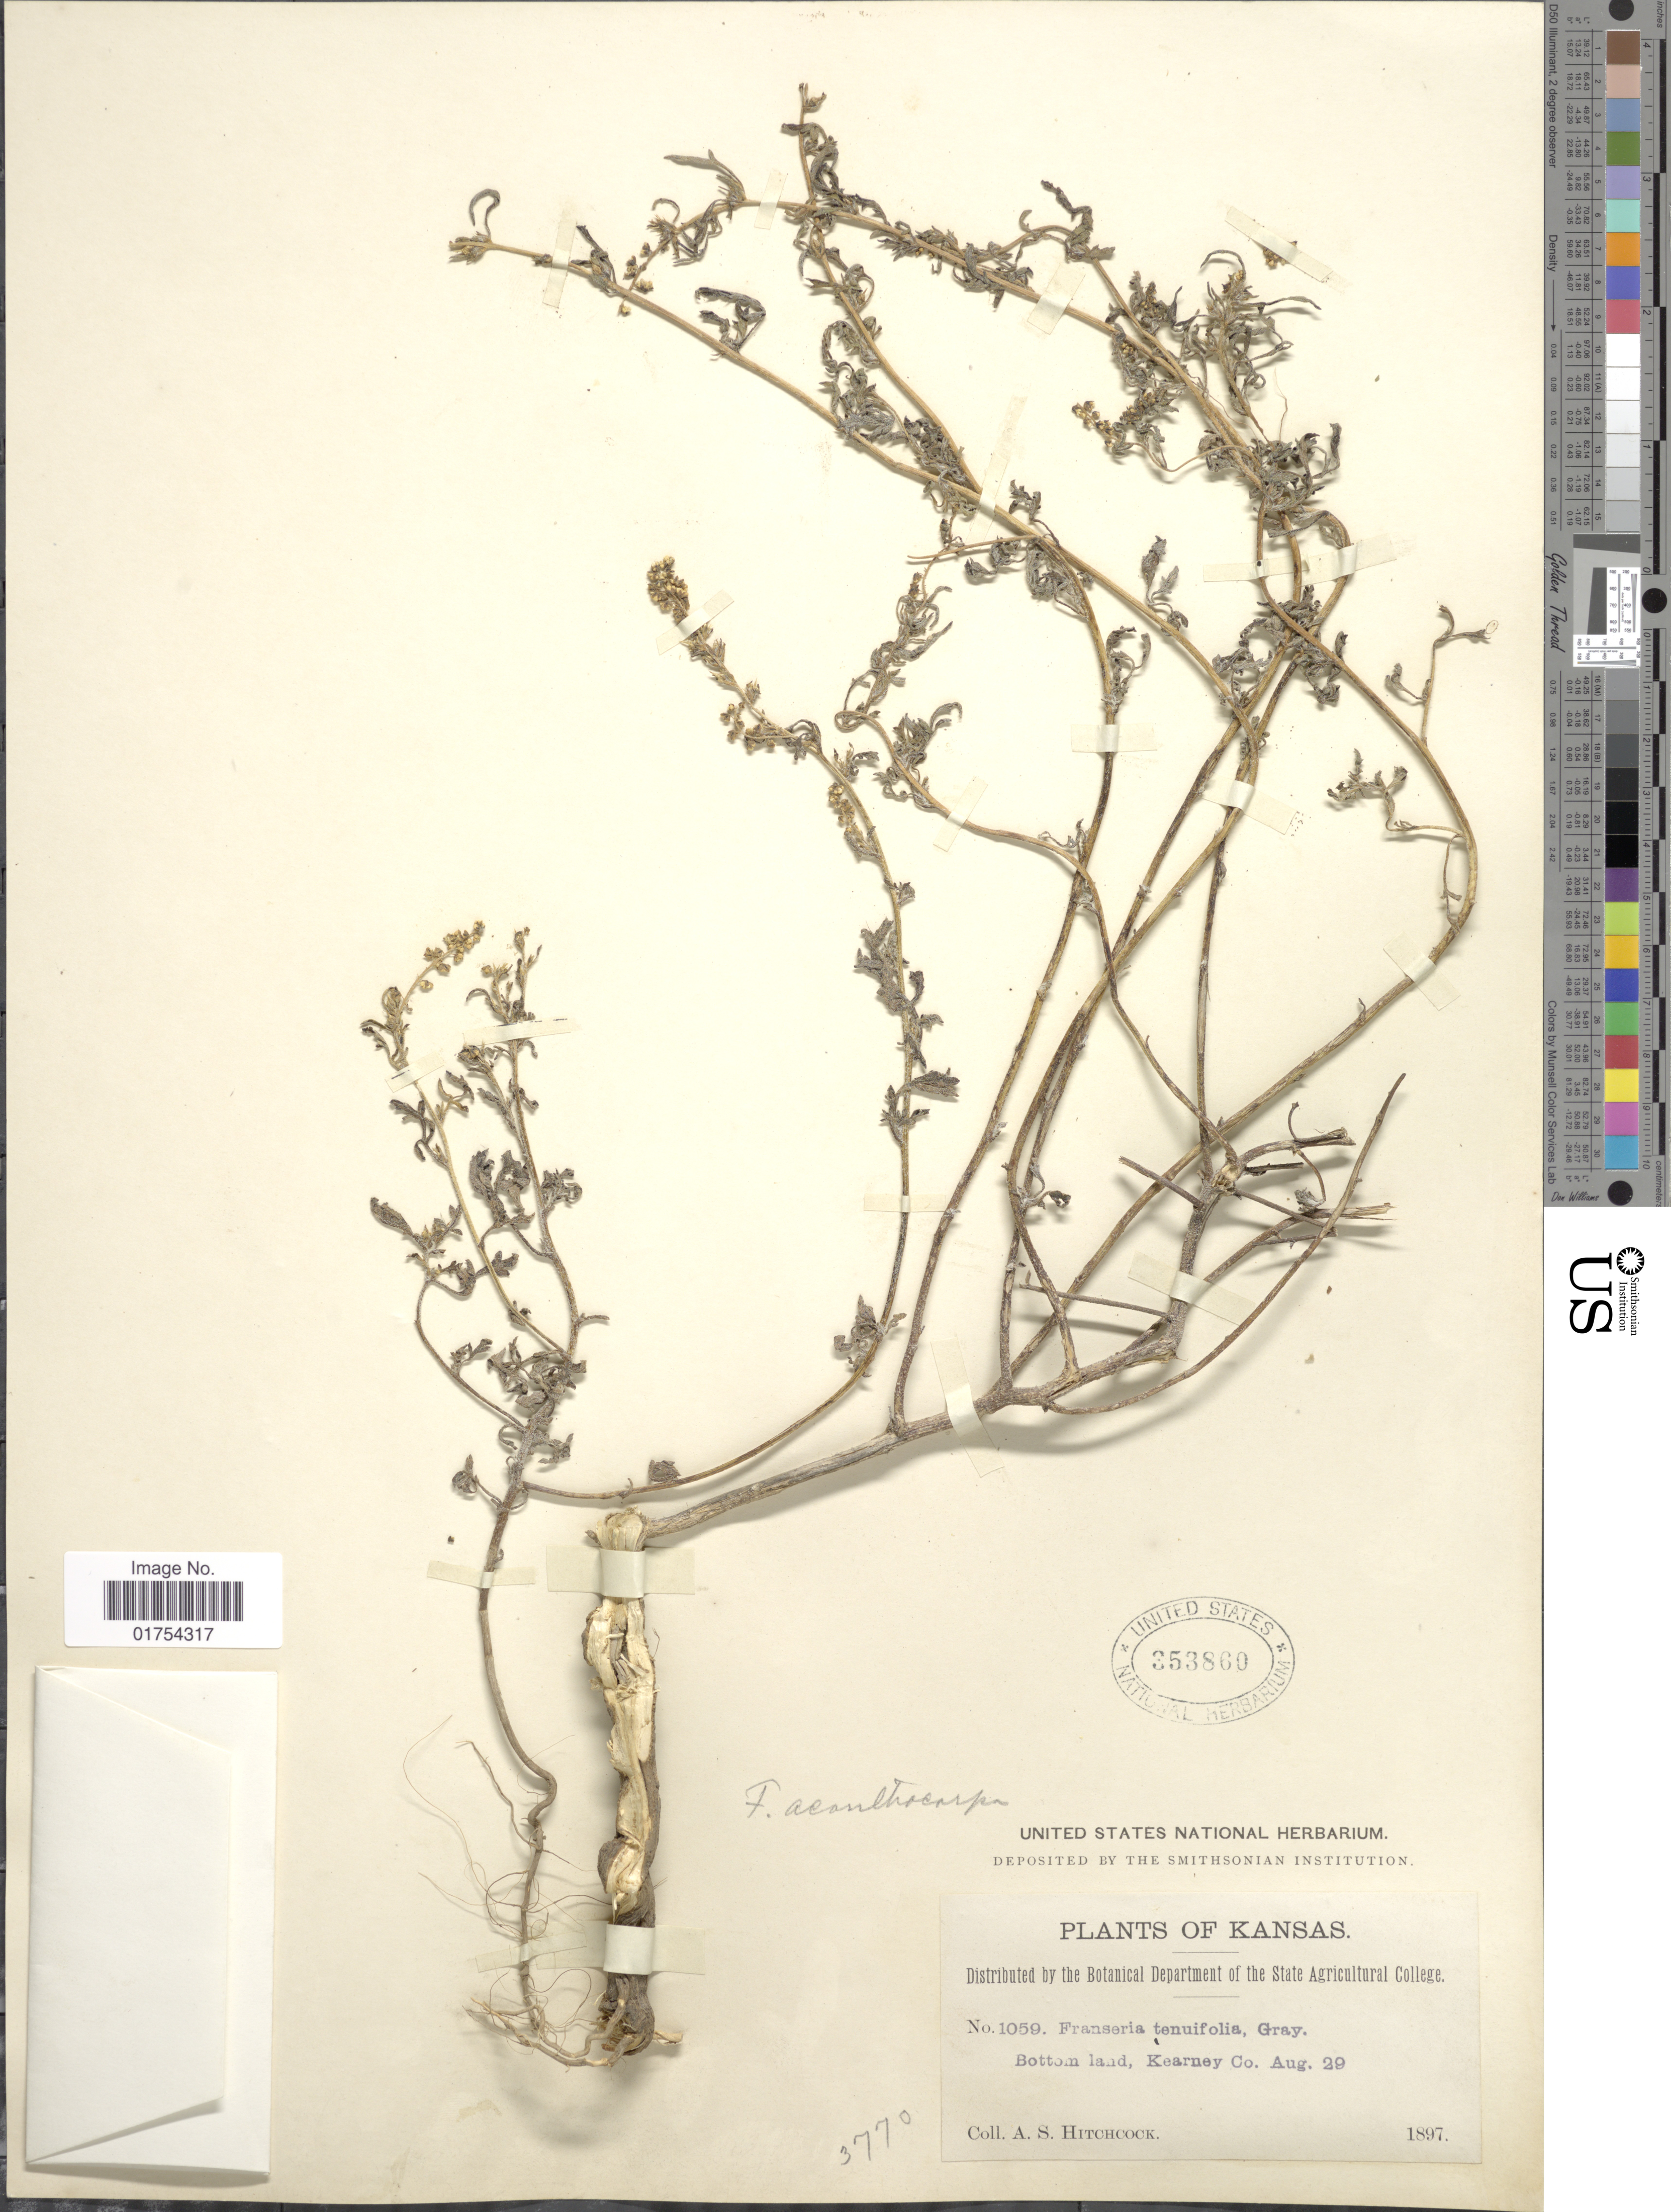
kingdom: Plantae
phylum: Tracheophyta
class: Magnoliopsida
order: Asterales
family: Asteraceae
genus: Franseria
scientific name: Franseria acanthicarpa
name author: Coville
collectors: A. S. Hitchcock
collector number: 1059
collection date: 1897-08-29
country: United States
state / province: Kansas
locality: Bottom land, Kearney Co.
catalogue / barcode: US 353860